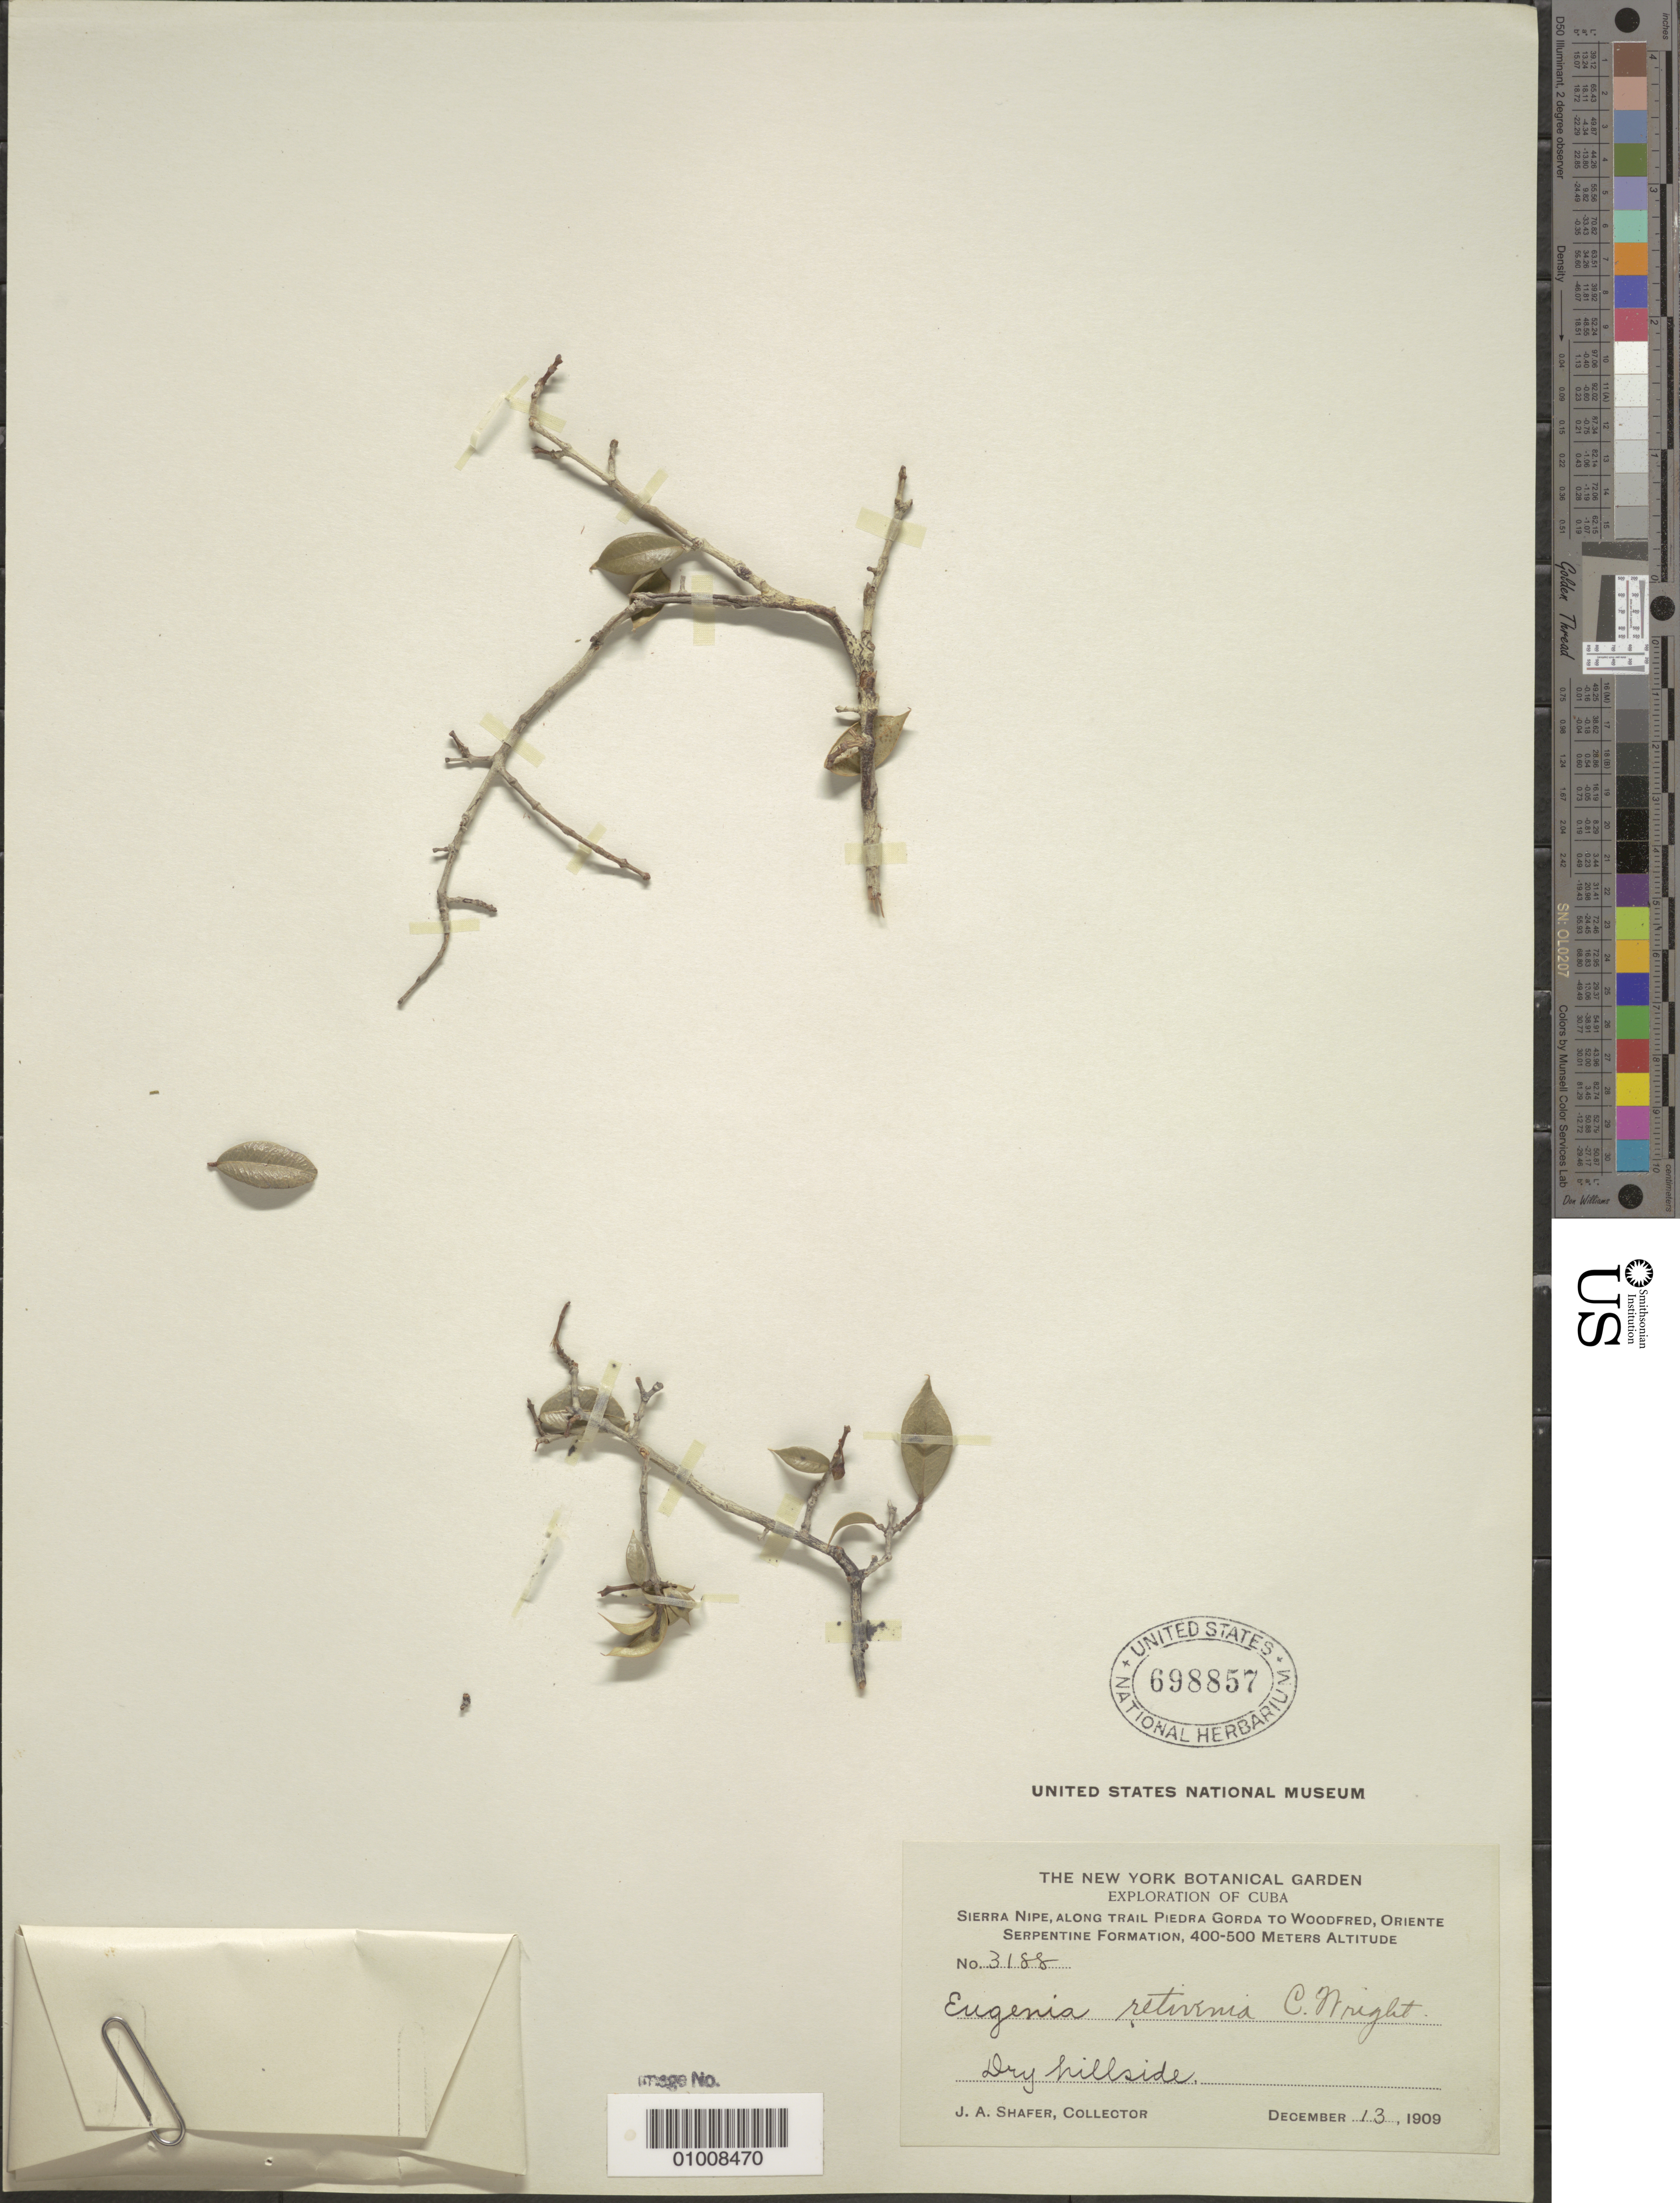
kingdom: Plantae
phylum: Tracheophyta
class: Magnoliopsida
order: Myrtales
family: Myrtaceae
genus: Eugenia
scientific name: Eugenia retivenia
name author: C. Wright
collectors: J. A. Shafer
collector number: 3188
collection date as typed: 13 Nov 1909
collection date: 1909-11-13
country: Cuba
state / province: Holguín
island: Cuba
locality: Hillside; Sierra Nipe, along Trail Piedra Gorda to Woodfred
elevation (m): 400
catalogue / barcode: US 698857